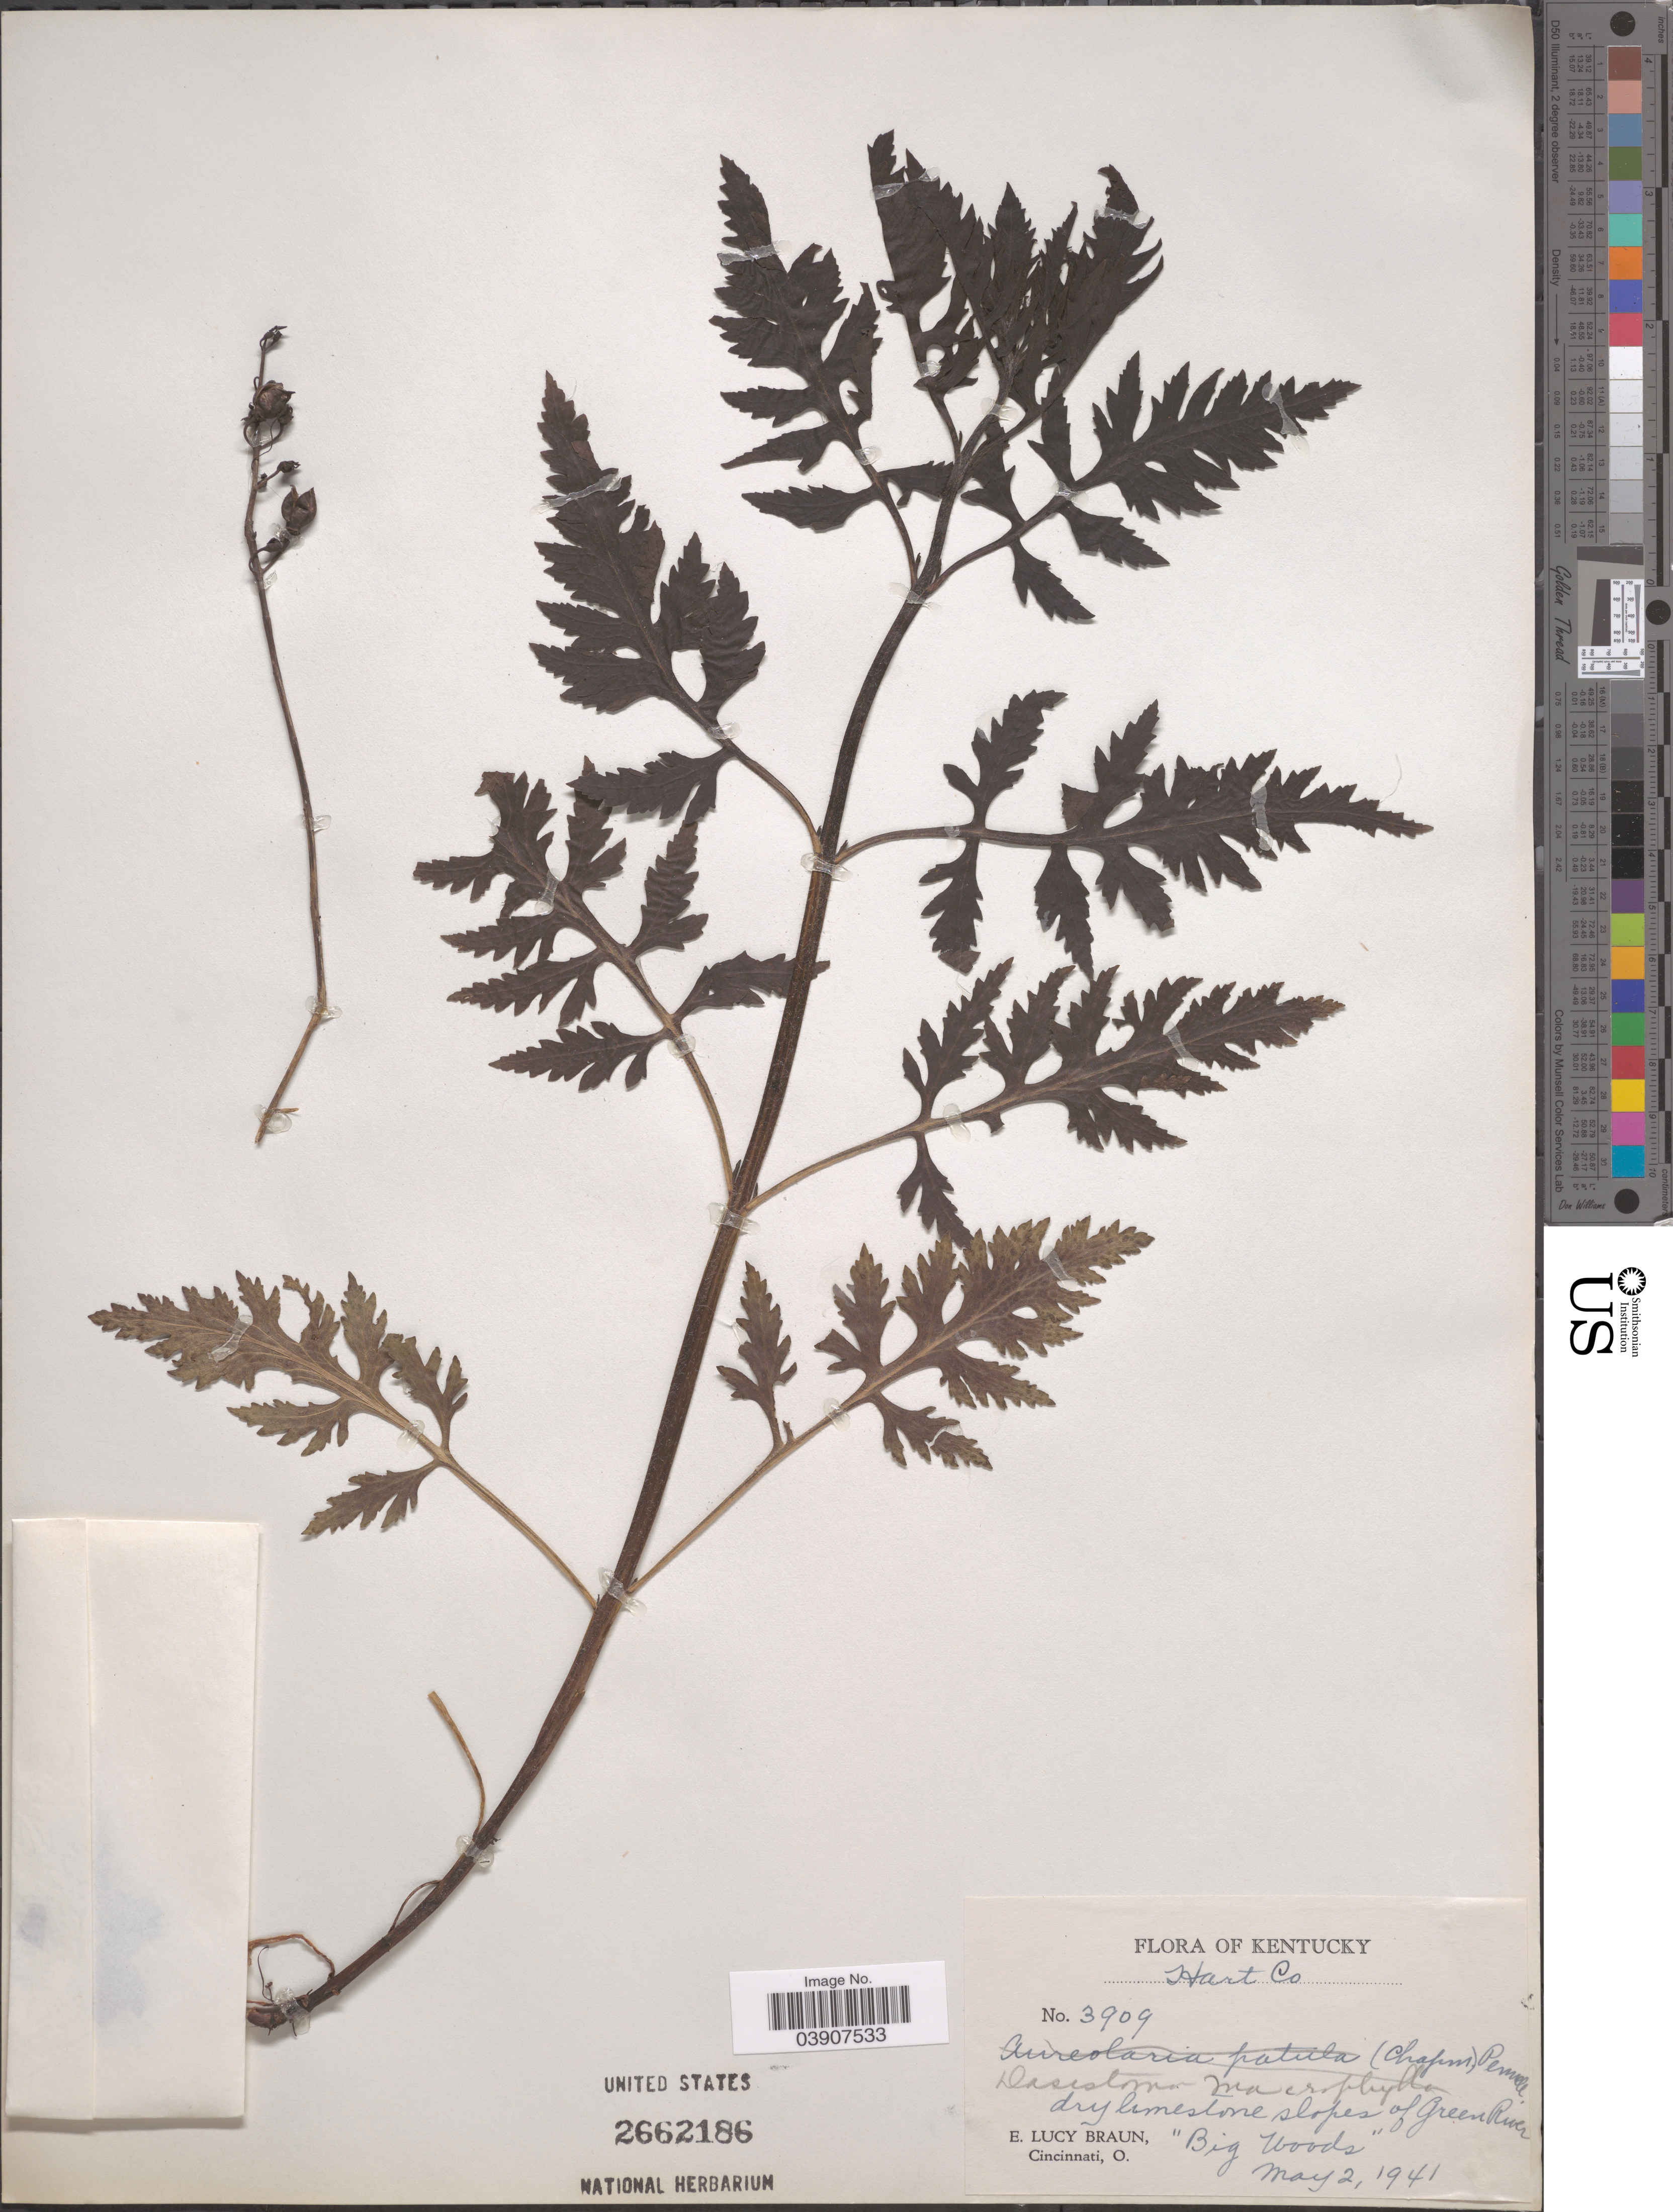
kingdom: Plantae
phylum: Tracheophyta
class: Magnoliopsida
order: Lamiales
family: Orobanchaceae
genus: Dasistoma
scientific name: Dasistoma macrophylla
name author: (Nutt.) Raf.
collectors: E. L. Braun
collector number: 3909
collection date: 1941-05-02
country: United States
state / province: Kentucky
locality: Hart Co. Dry limestone slopes of Green River, "Big Woods".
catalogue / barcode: US 2662186